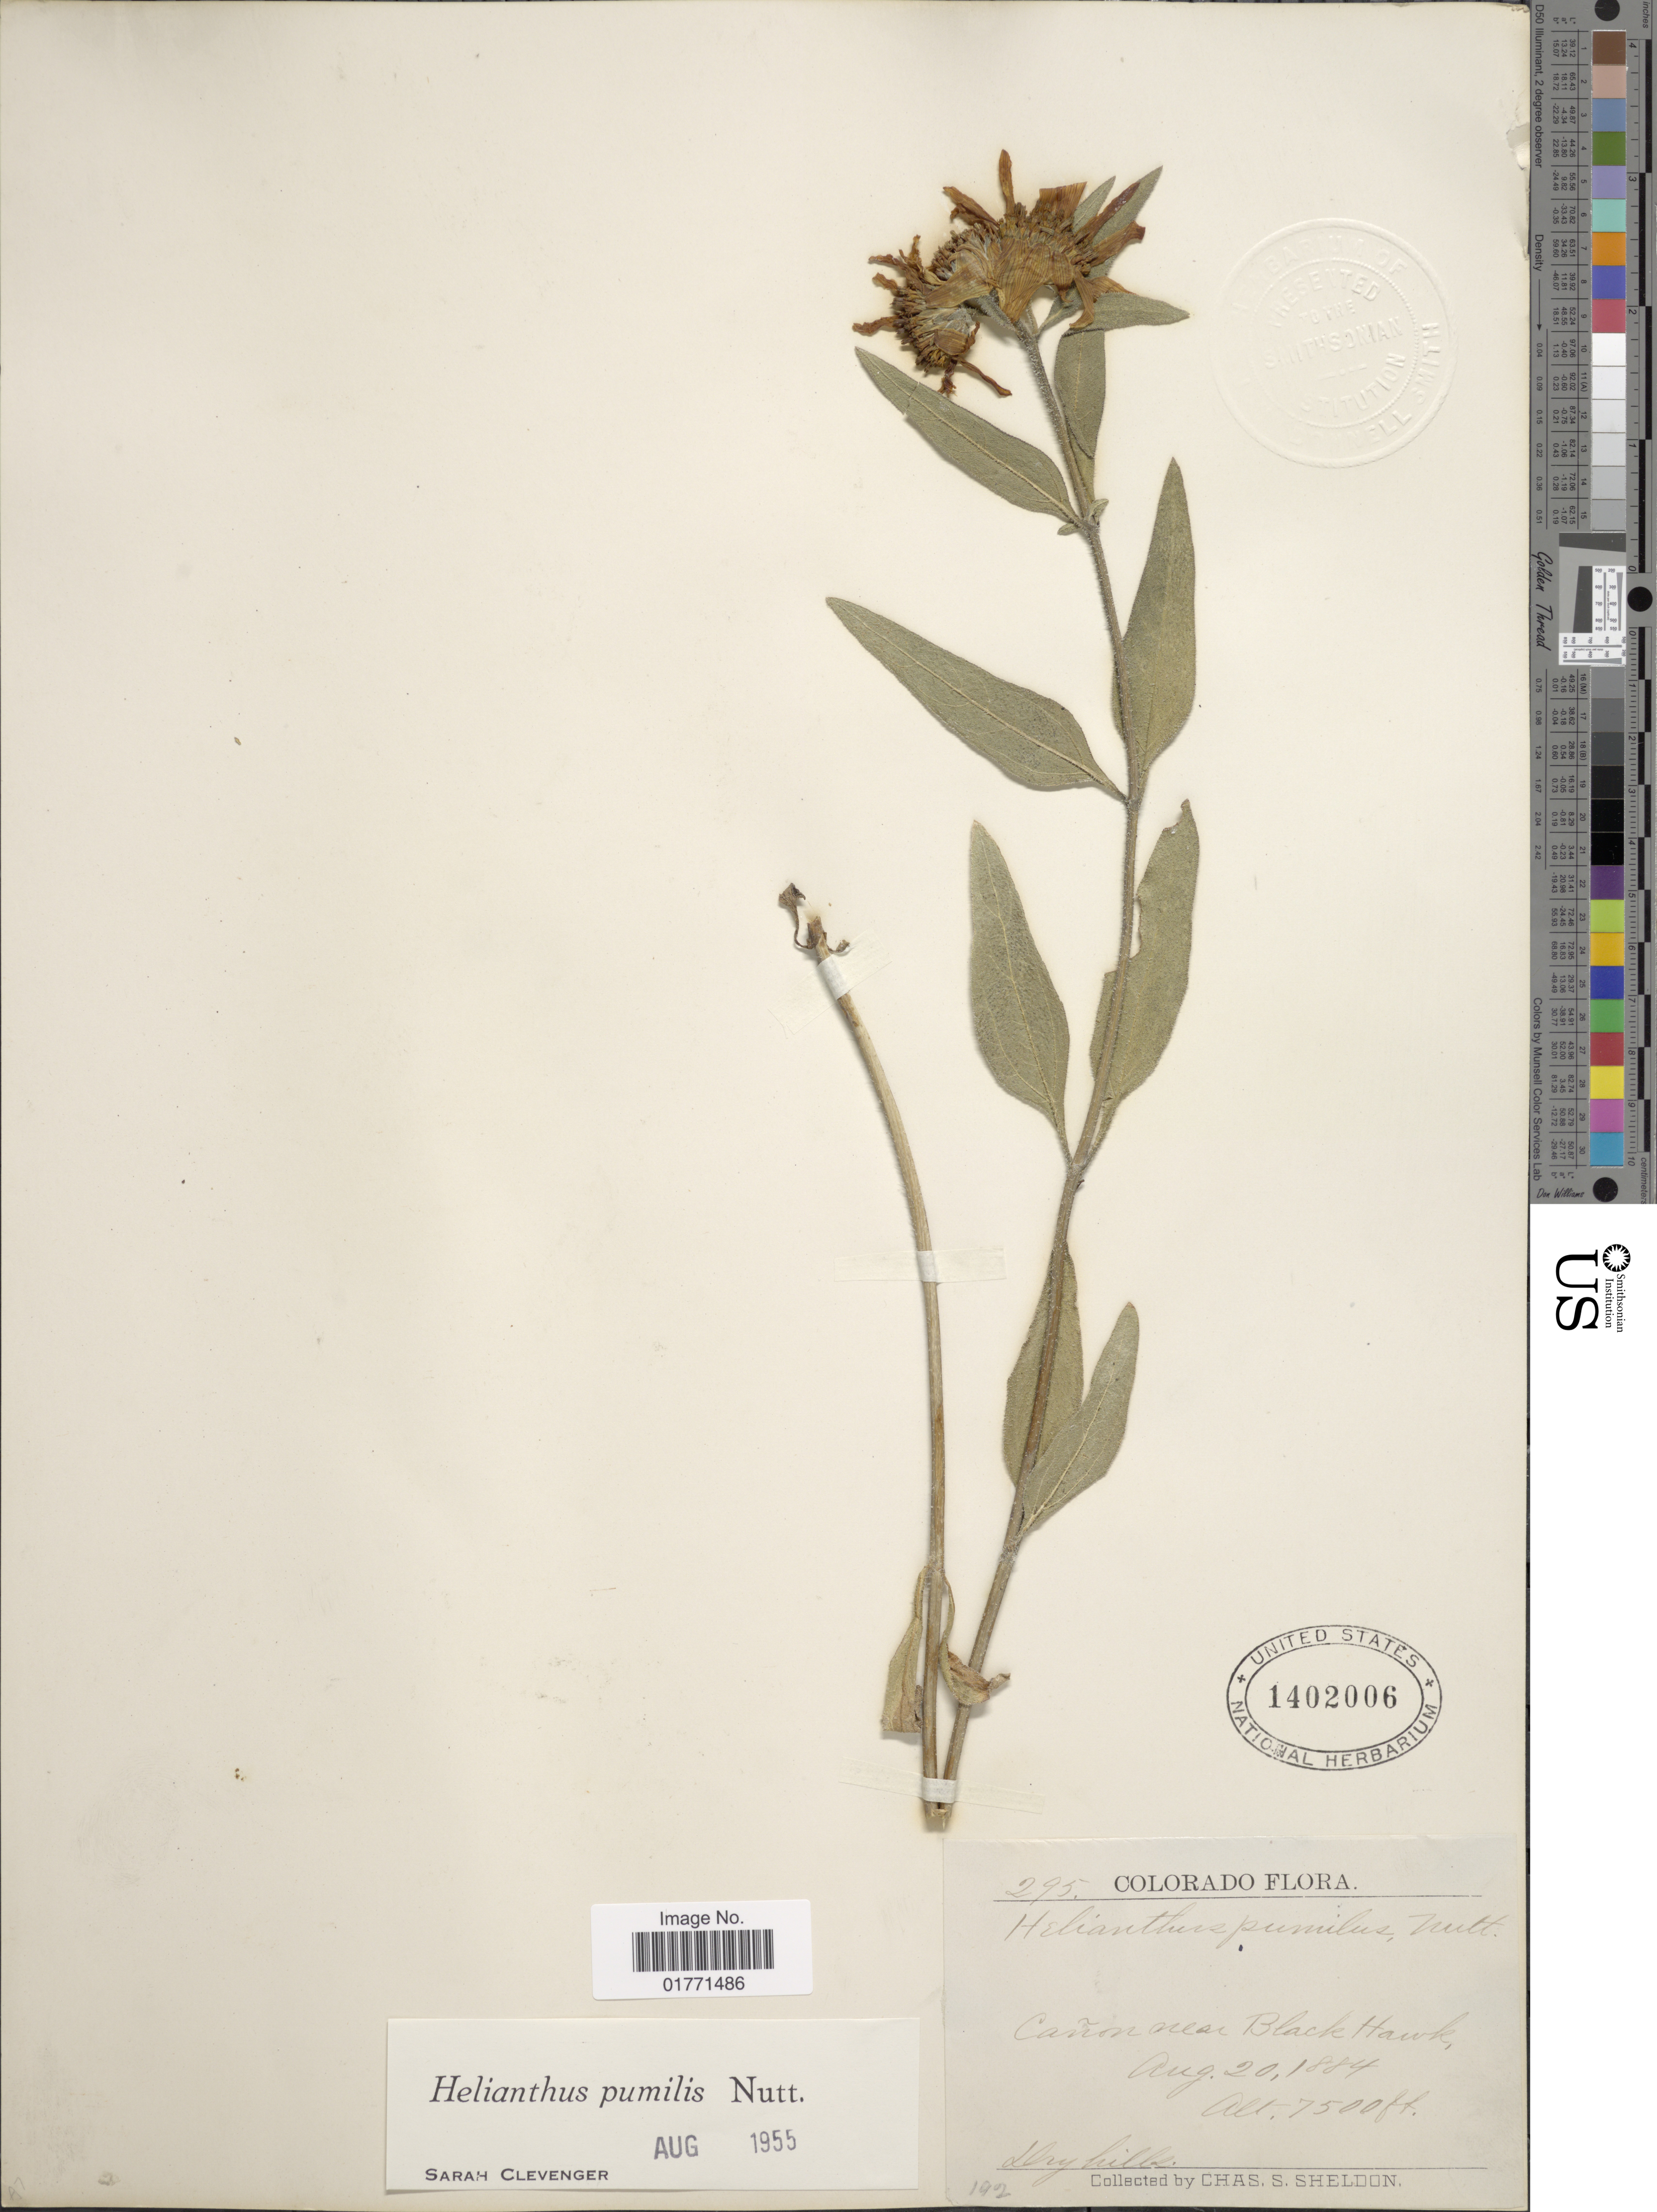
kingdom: Plantae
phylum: Tracheophyta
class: Magnoliopsida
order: Asterales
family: Asteraceae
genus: Helianthus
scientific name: Helianthus pumilis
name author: Nutt.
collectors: C. S. Sheldon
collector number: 295/192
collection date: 1884-08-20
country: United States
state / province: Colorado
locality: Canon near Black Hawk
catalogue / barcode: US 1402006